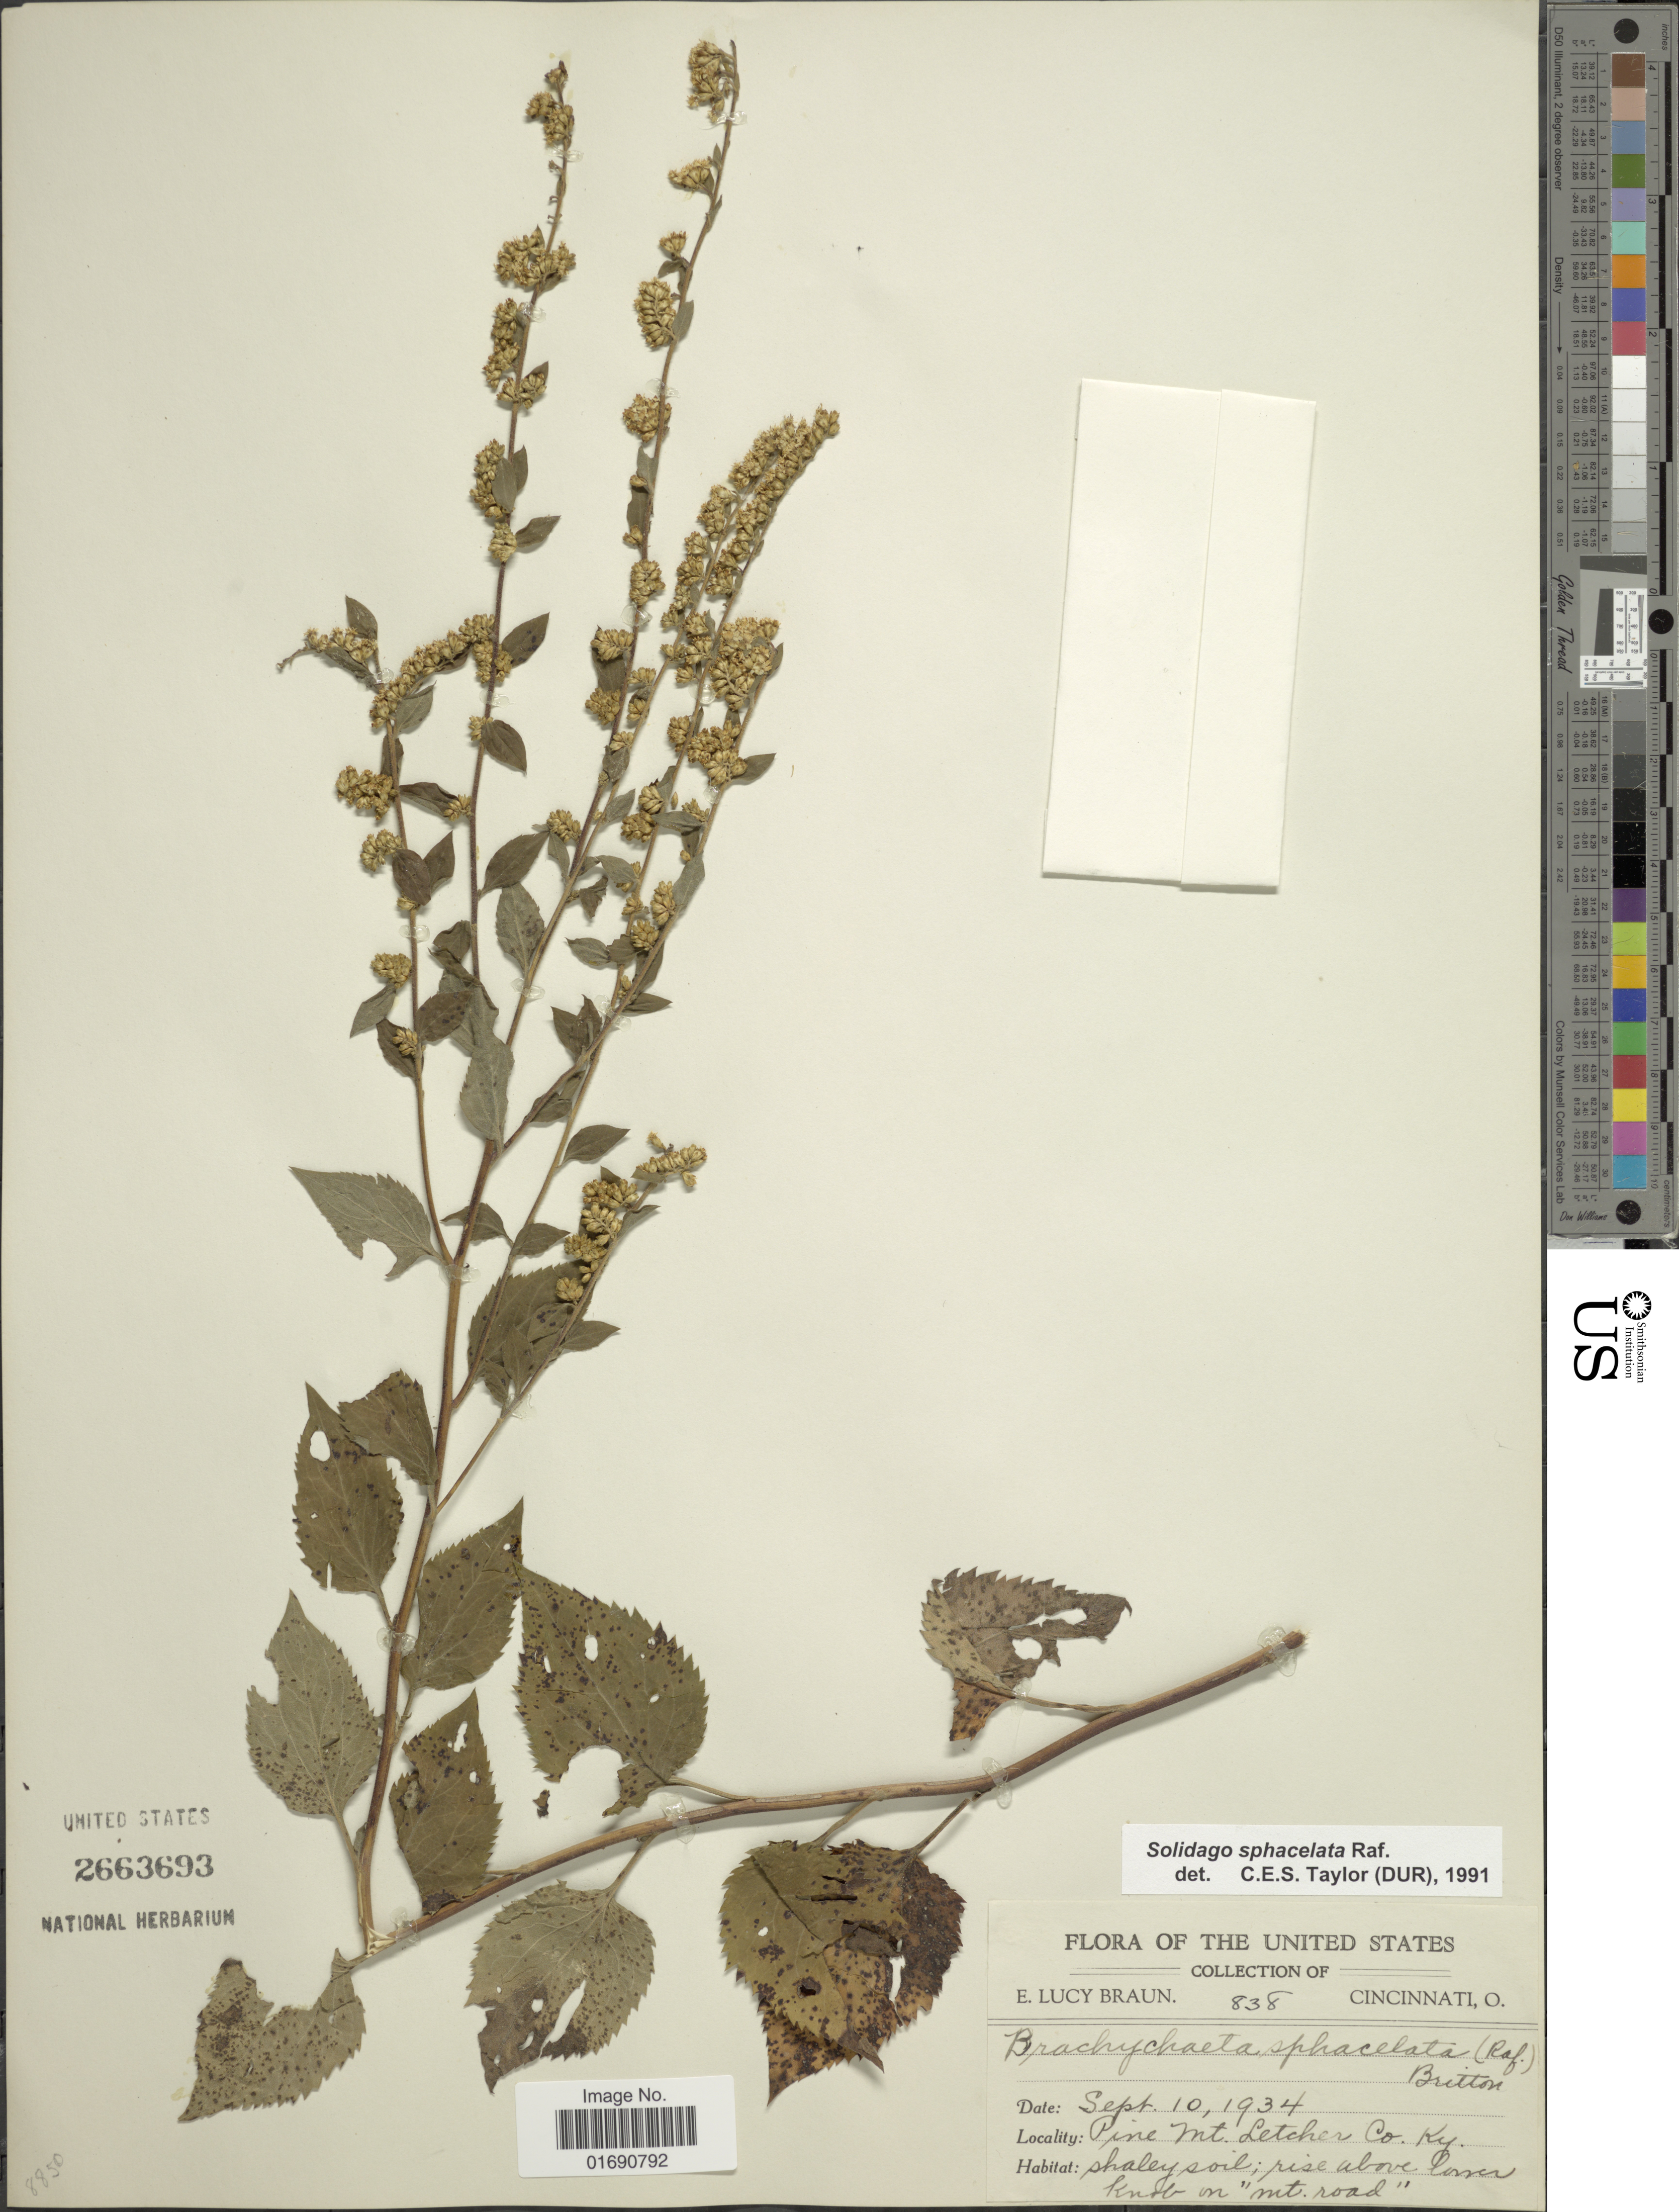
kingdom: Plantae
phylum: Tracheophyta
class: Magnoliopsida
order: Asterales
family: Asteraceae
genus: Solidago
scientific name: Solidago sphacelata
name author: Raf.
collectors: E. L. Braun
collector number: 838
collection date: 1934-09-10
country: United States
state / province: Kentucky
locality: Pine Mt Letcher Co, shaley soil; rise above losser knob on 'mt road'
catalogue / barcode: US 2663693